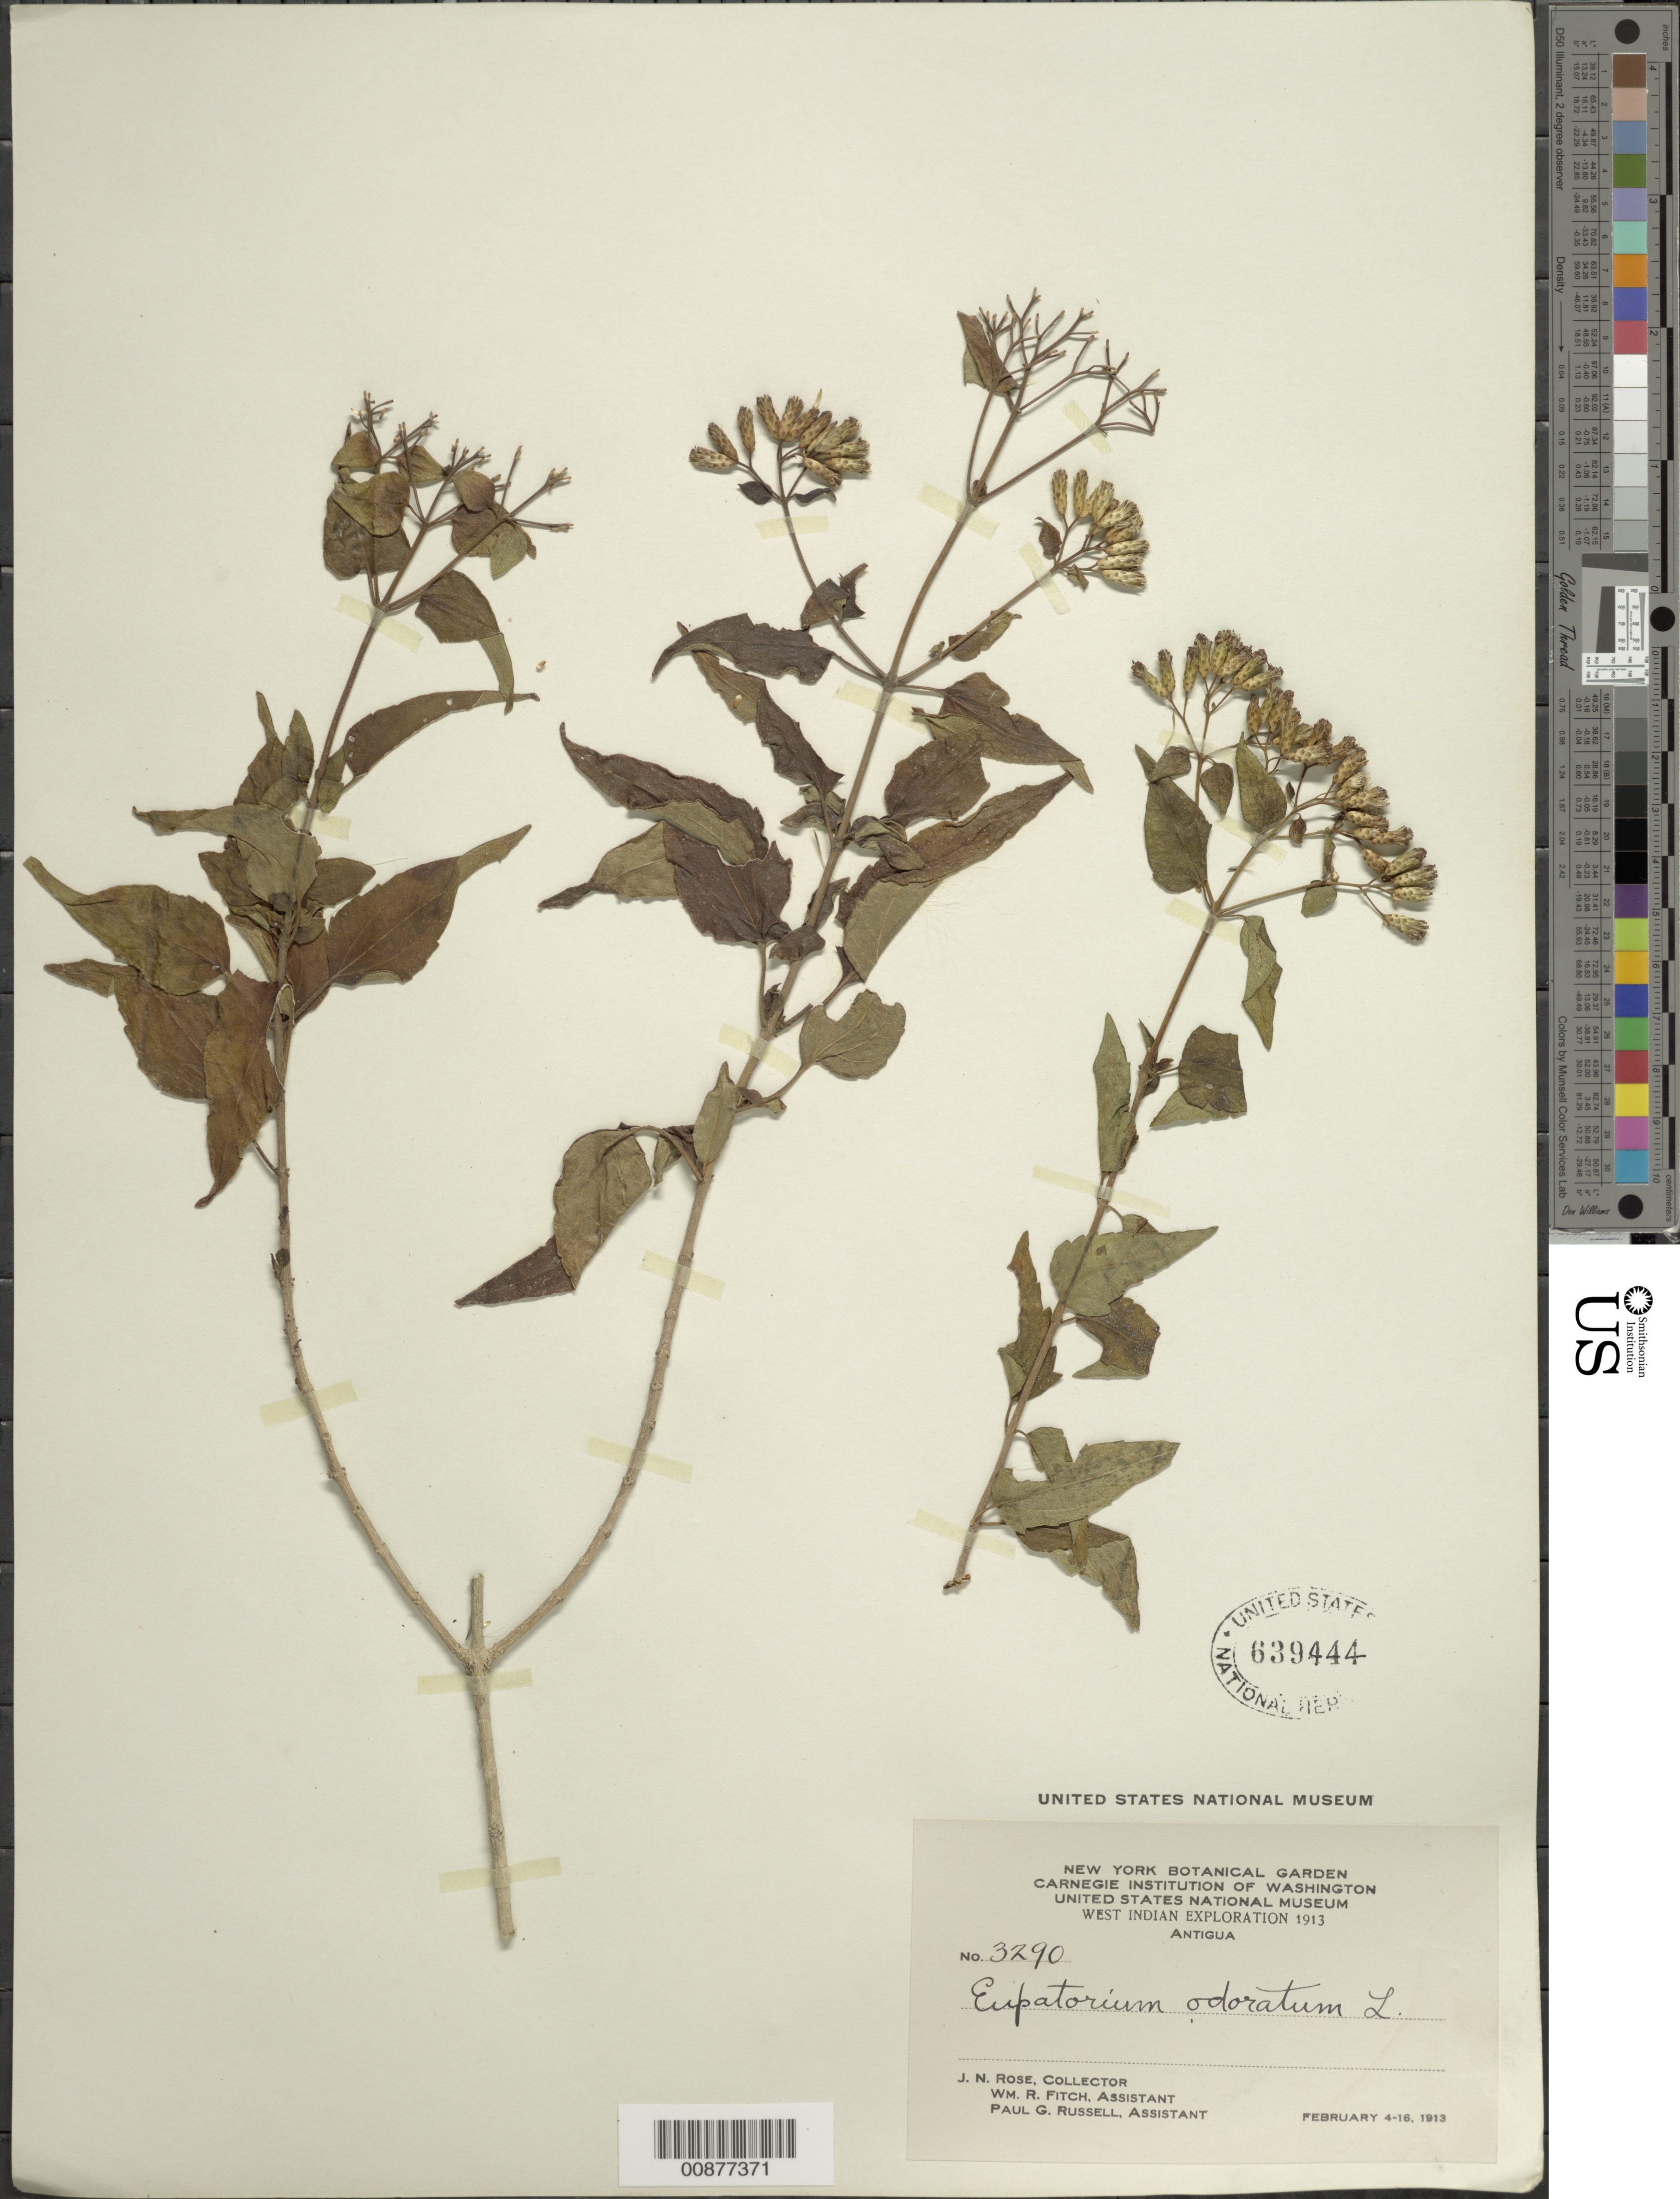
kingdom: Plantae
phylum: Tracheophyta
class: Magnoliopsida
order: Asterales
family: Asteraceae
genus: Chromolaena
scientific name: Chromolaena odorata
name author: (L.) R.M. King & H. Rob.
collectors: J. N. Rose, W. R. Fitch & P. G. Russell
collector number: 3290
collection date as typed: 04 Feb 1913 to 16 Feb 1913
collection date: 1913-02-04/1913-02-16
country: Antigua and Barbuda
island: Leeward Is.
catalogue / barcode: US 639444